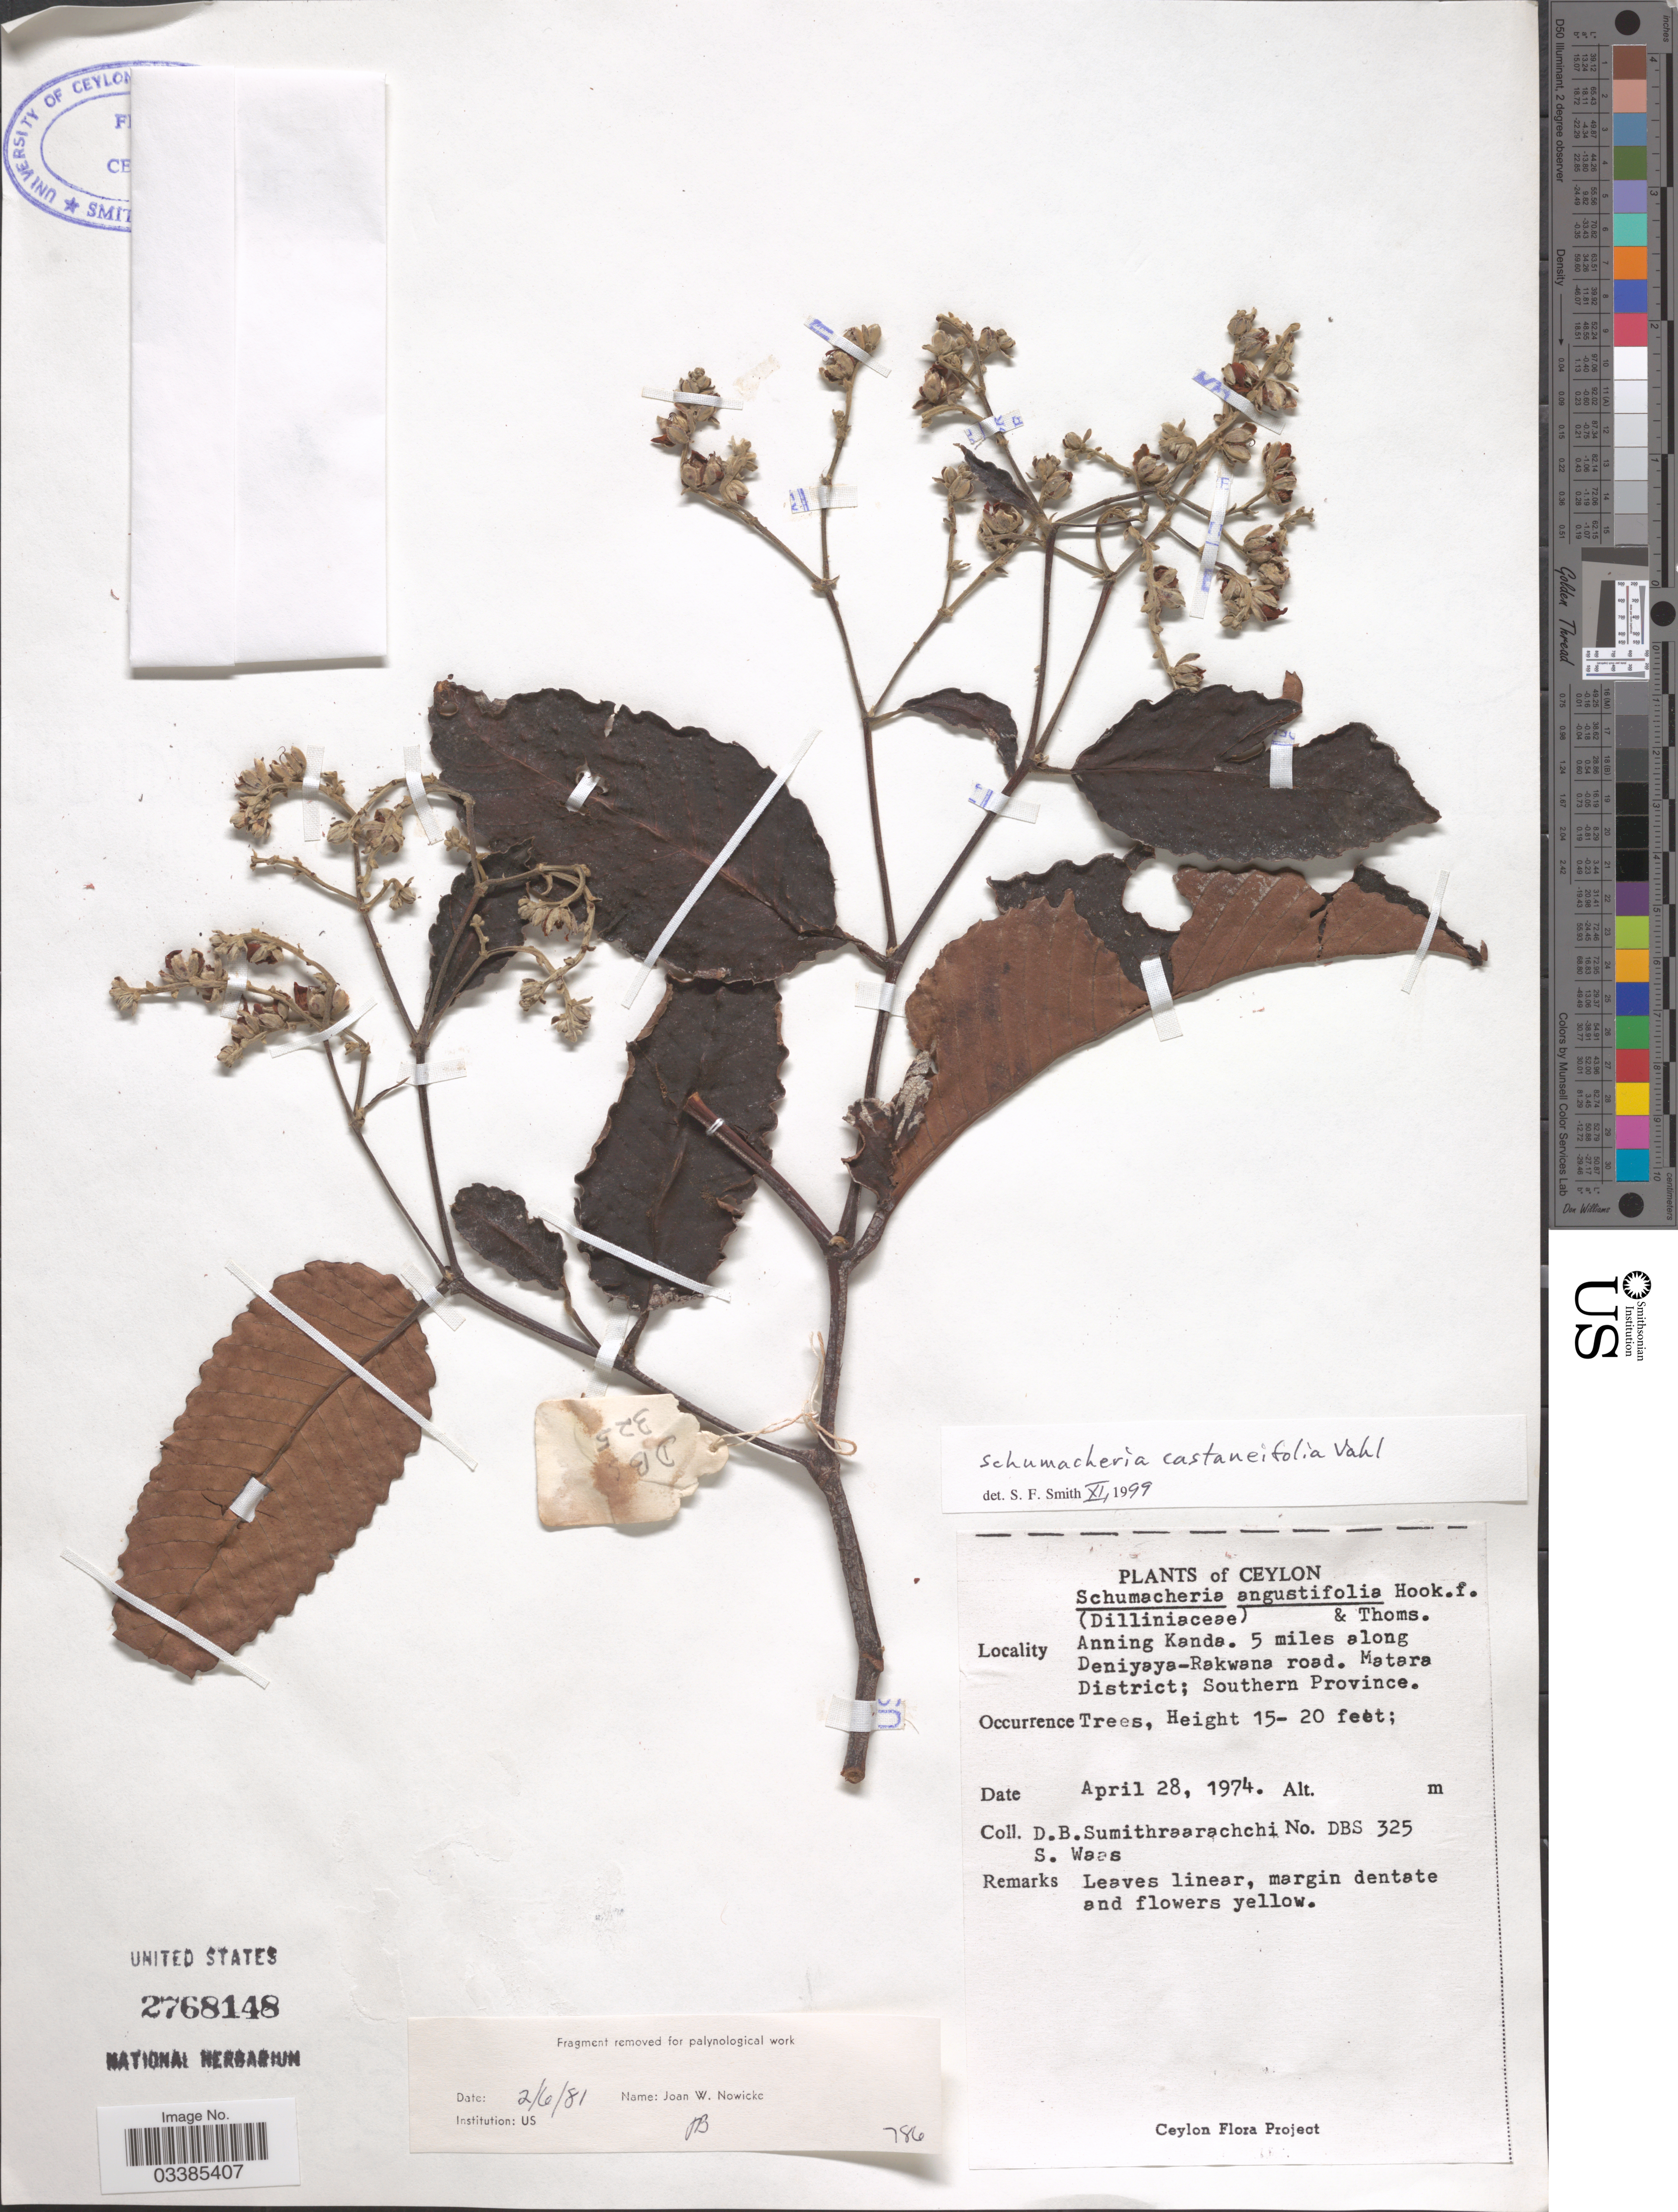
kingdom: Plantae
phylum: Tracheophyta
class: Magnoliopsida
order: Dilleniales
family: Dilleniaceae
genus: Schumacheria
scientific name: Schumacheria castaneifolia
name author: Vahl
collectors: D. B. Sumithraarachchi & S. Waas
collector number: DBS 325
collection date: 1974-04-28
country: Sri Lanka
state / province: Southern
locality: Ceylon. Anning Kanda. 5 miles along Deniyaya-Rakwana road. Matara District.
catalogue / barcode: US 2768148